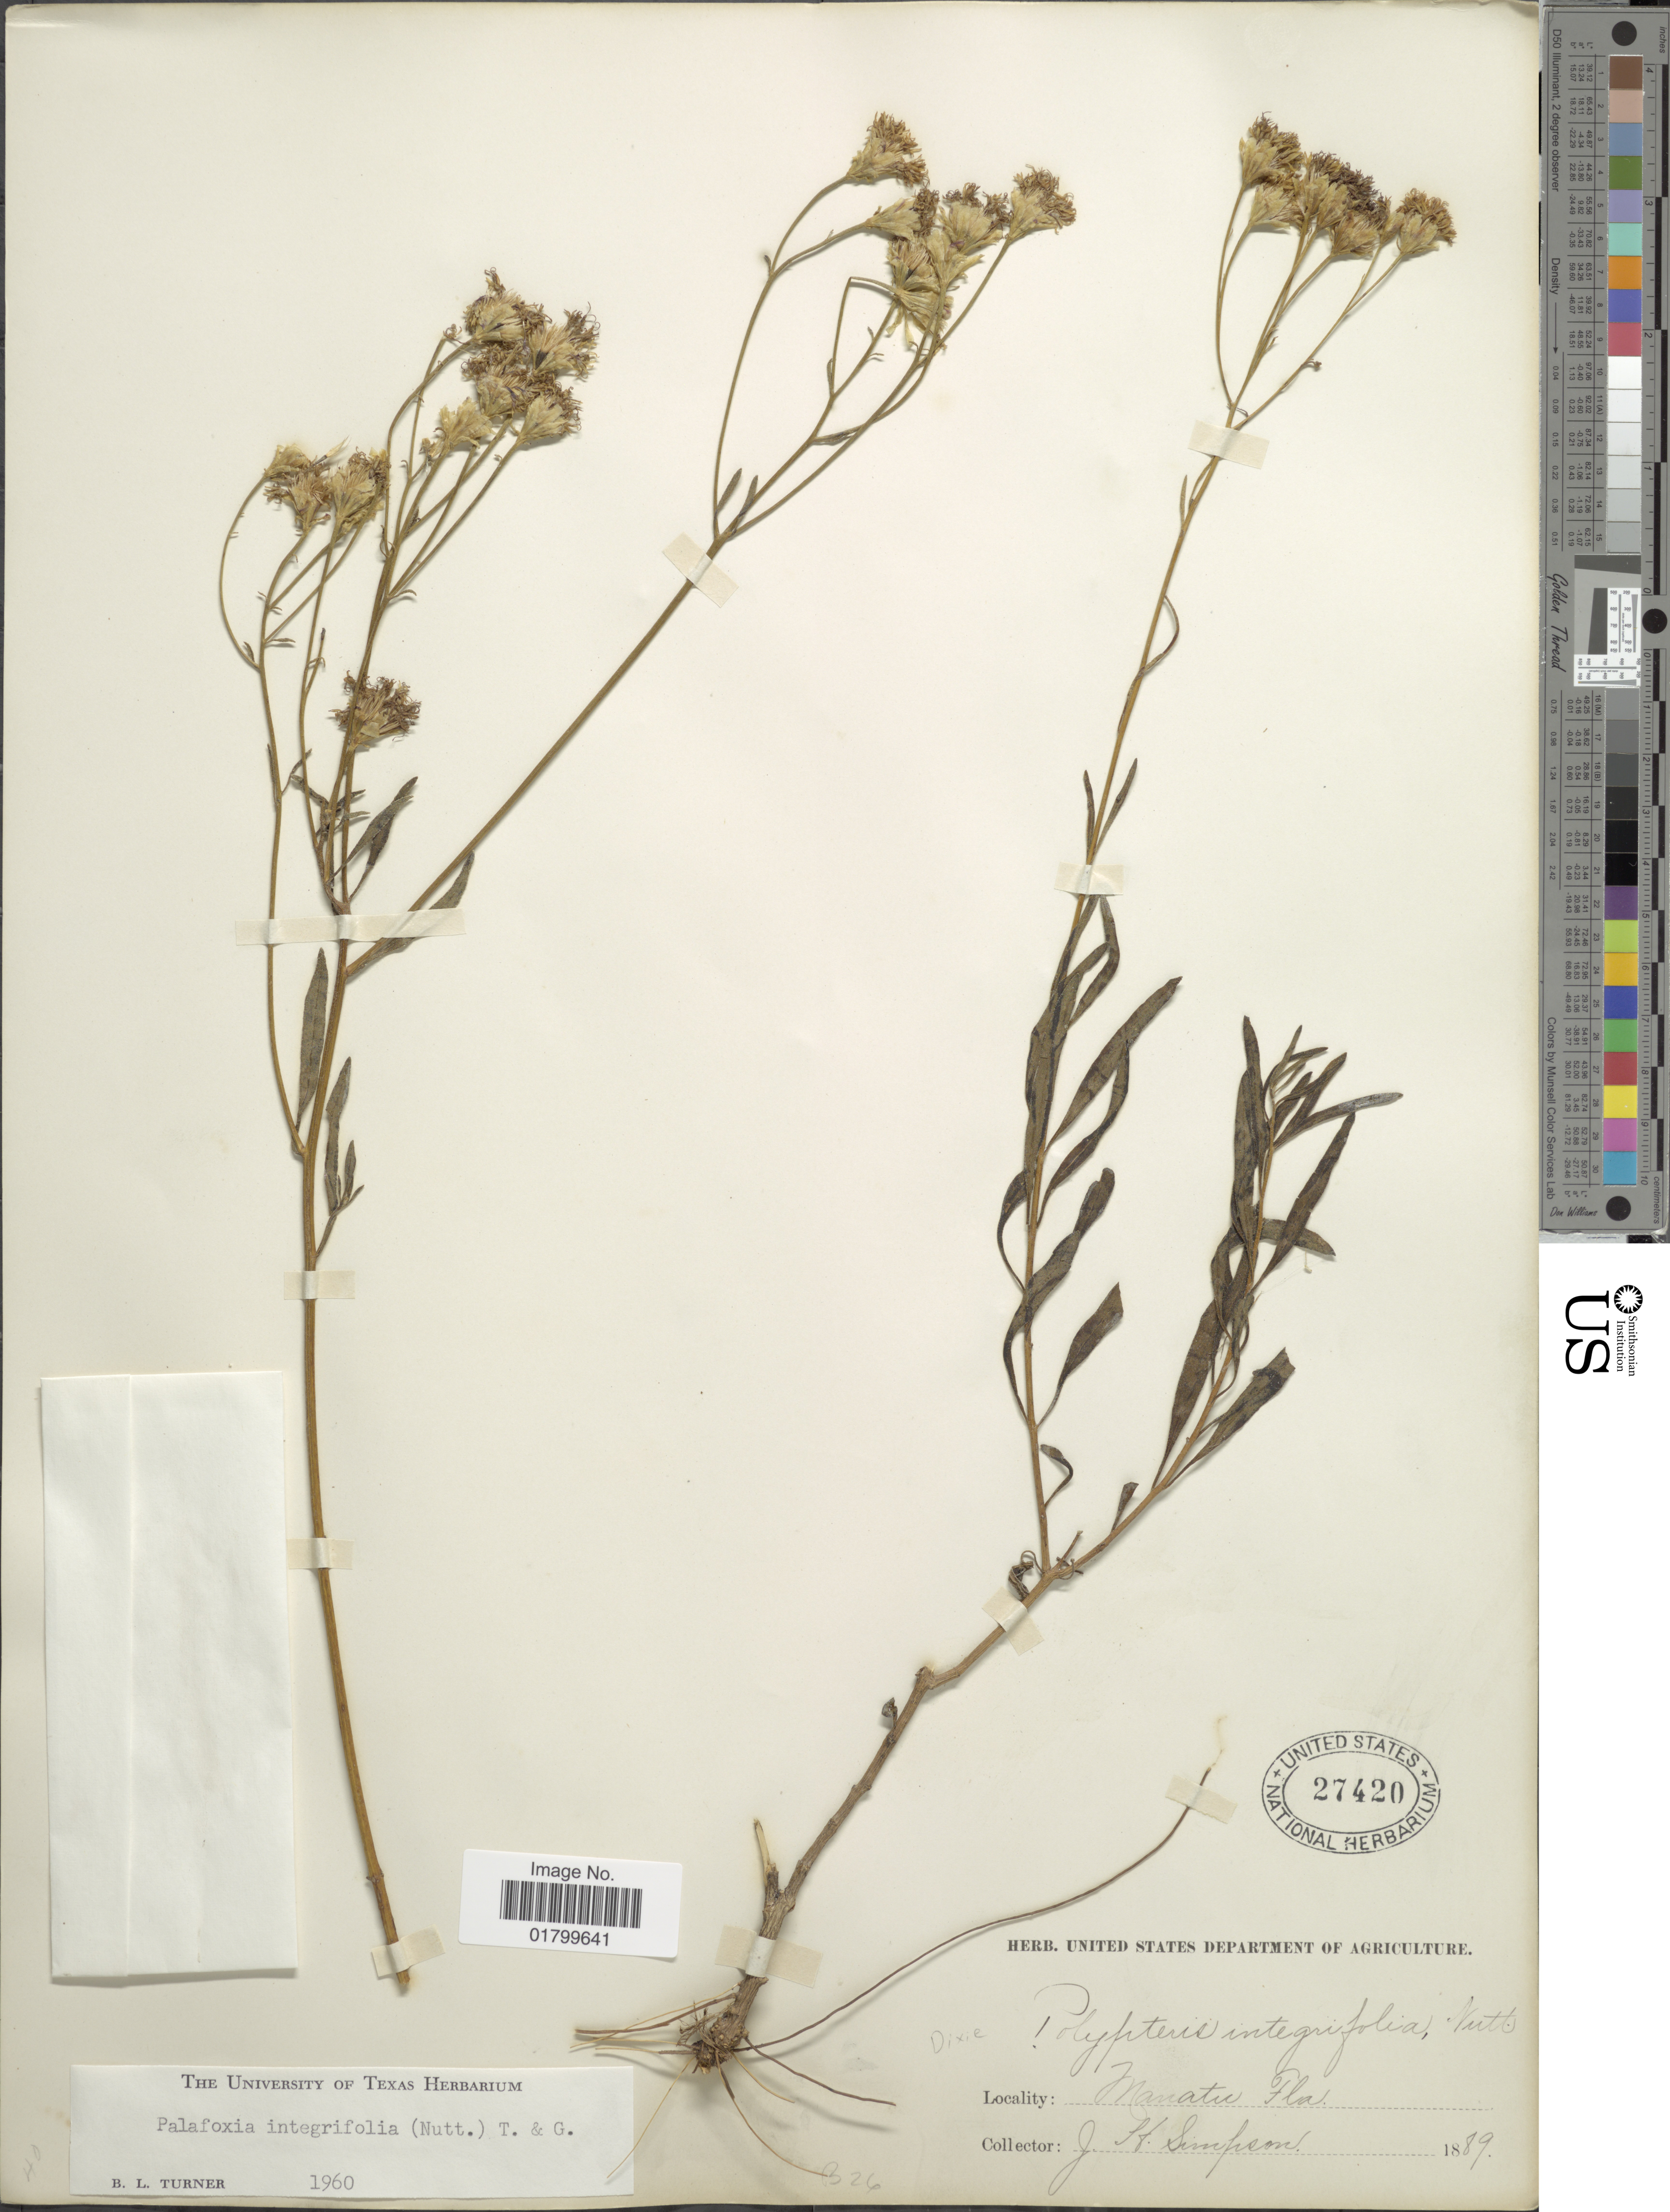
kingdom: Plantae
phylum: Tracheophyta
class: Magnoliopsida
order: Asterales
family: Asteraceae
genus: Palafoxia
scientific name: Palafoxia integrifolia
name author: (Nutt.) Torr. & A. Gray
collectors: J. H. Simpson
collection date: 1889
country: United States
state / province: Florida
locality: Manatee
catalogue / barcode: US 27420